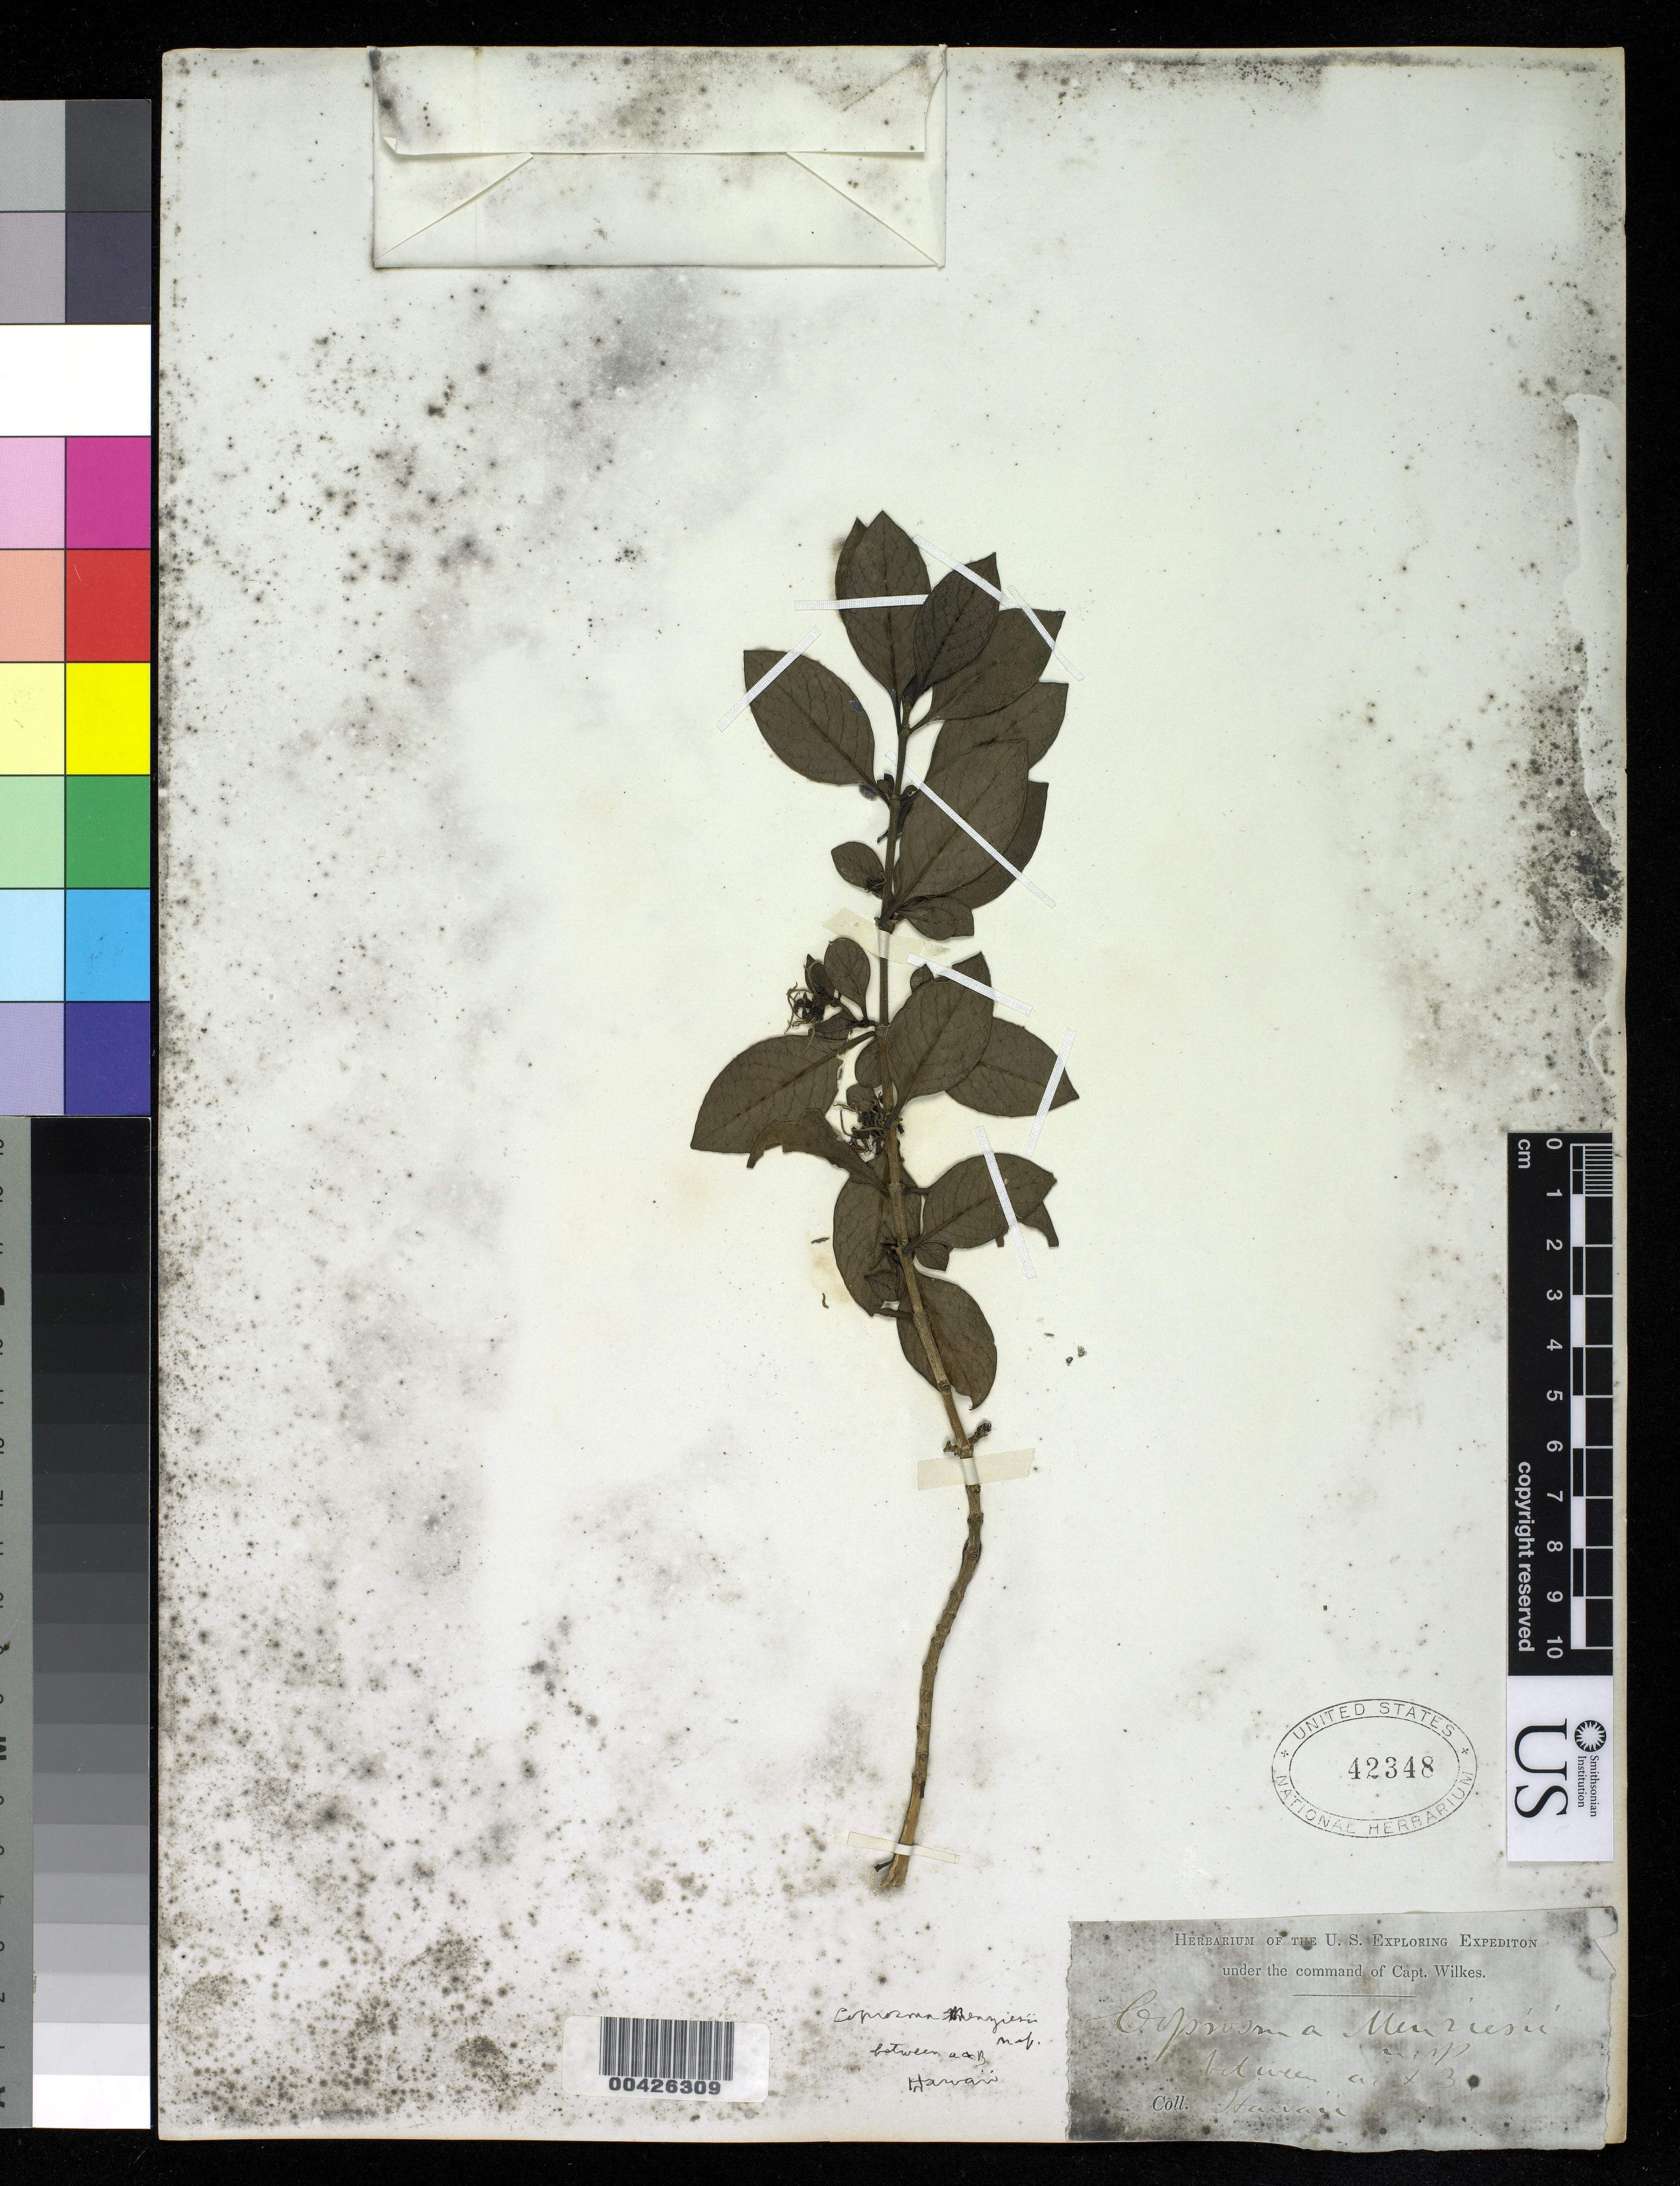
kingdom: Plantae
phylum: Tracheophyta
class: Magnoliopsida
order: Gentianales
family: Rubiaceae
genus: Coprosma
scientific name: Coprosma menziesii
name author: A. Gray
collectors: Wilkes Explor. Exped.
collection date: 1838/1842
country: United States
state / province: Hawaii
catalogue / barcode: US 42348